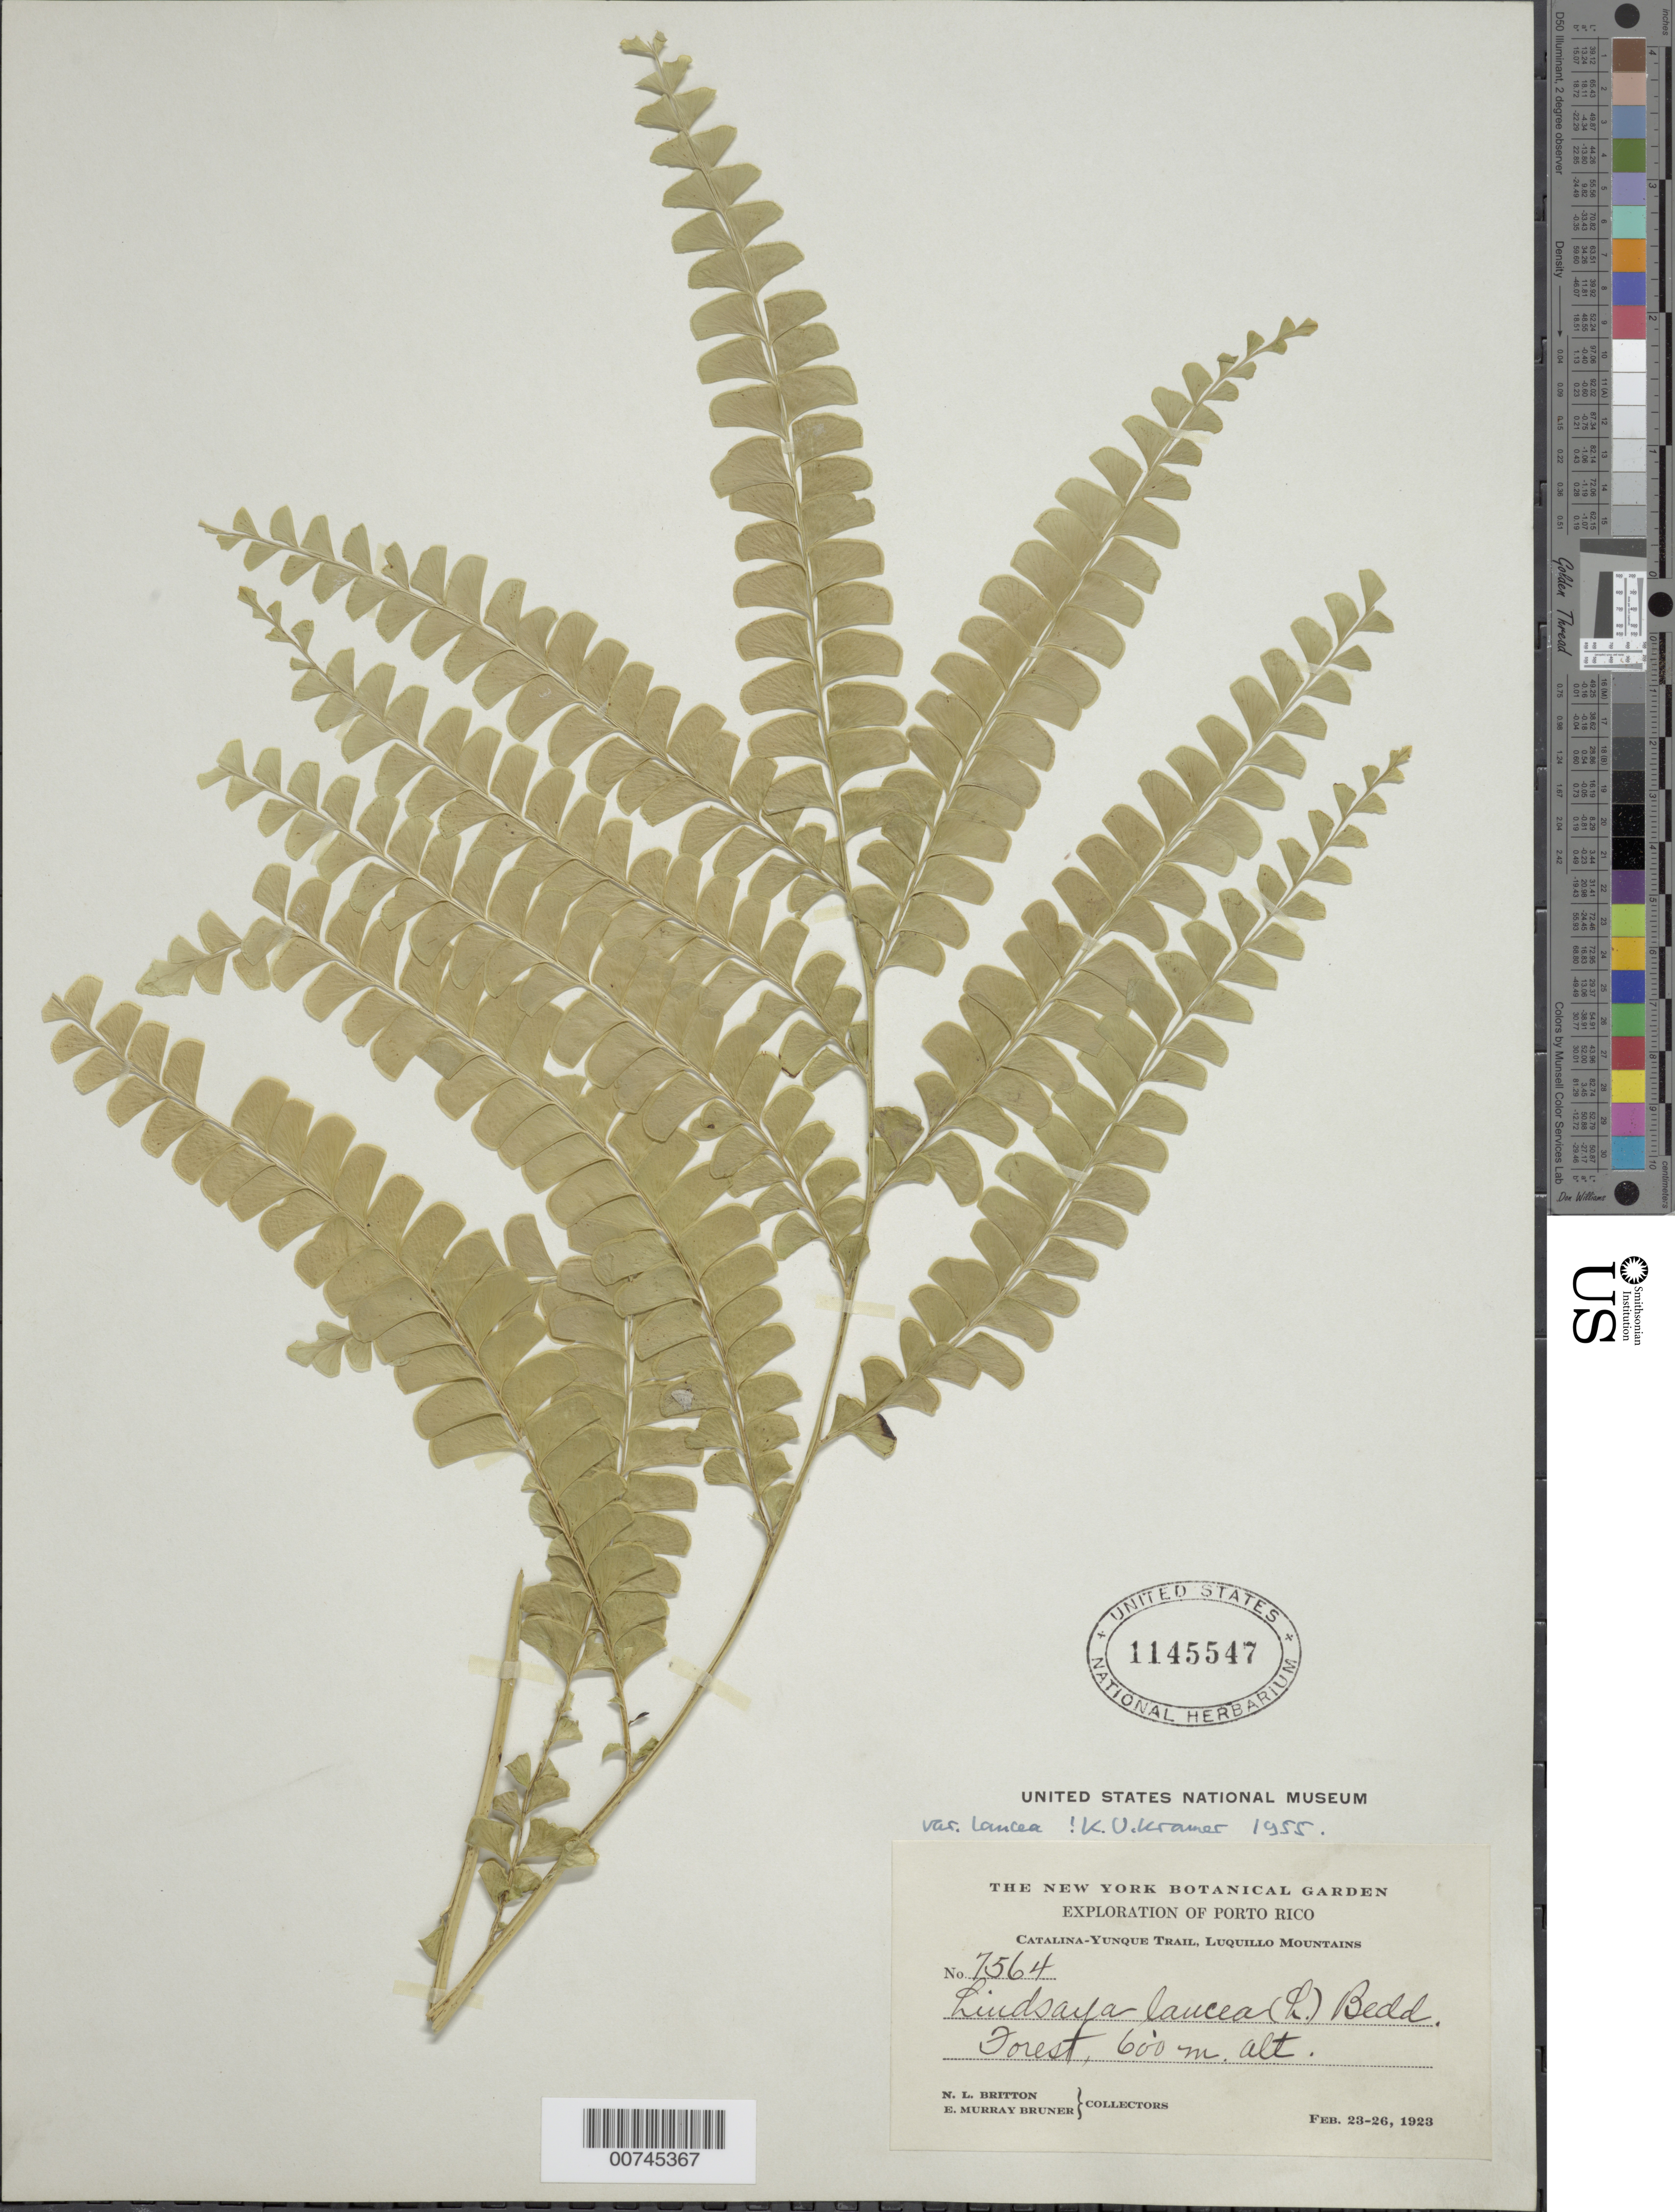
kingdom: Plantae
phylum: Tracheophyta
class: Polypodiopsida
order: Polypodiales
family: Lindsaeaceae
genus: Lindsaea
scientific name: Lindsaea lancea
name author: (L.) Bedd.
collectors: N. Britton & E. Bruner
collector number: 7564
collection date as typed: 23 Feb 1923 to 26 Feb 1923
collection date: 1923-02-23/1923-02-26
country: Puerto Rico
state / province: Luquillo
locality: Catalina-Yunque Trail, Luquillo Mountains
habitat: Forest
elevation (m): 600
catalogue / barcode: US 1145547